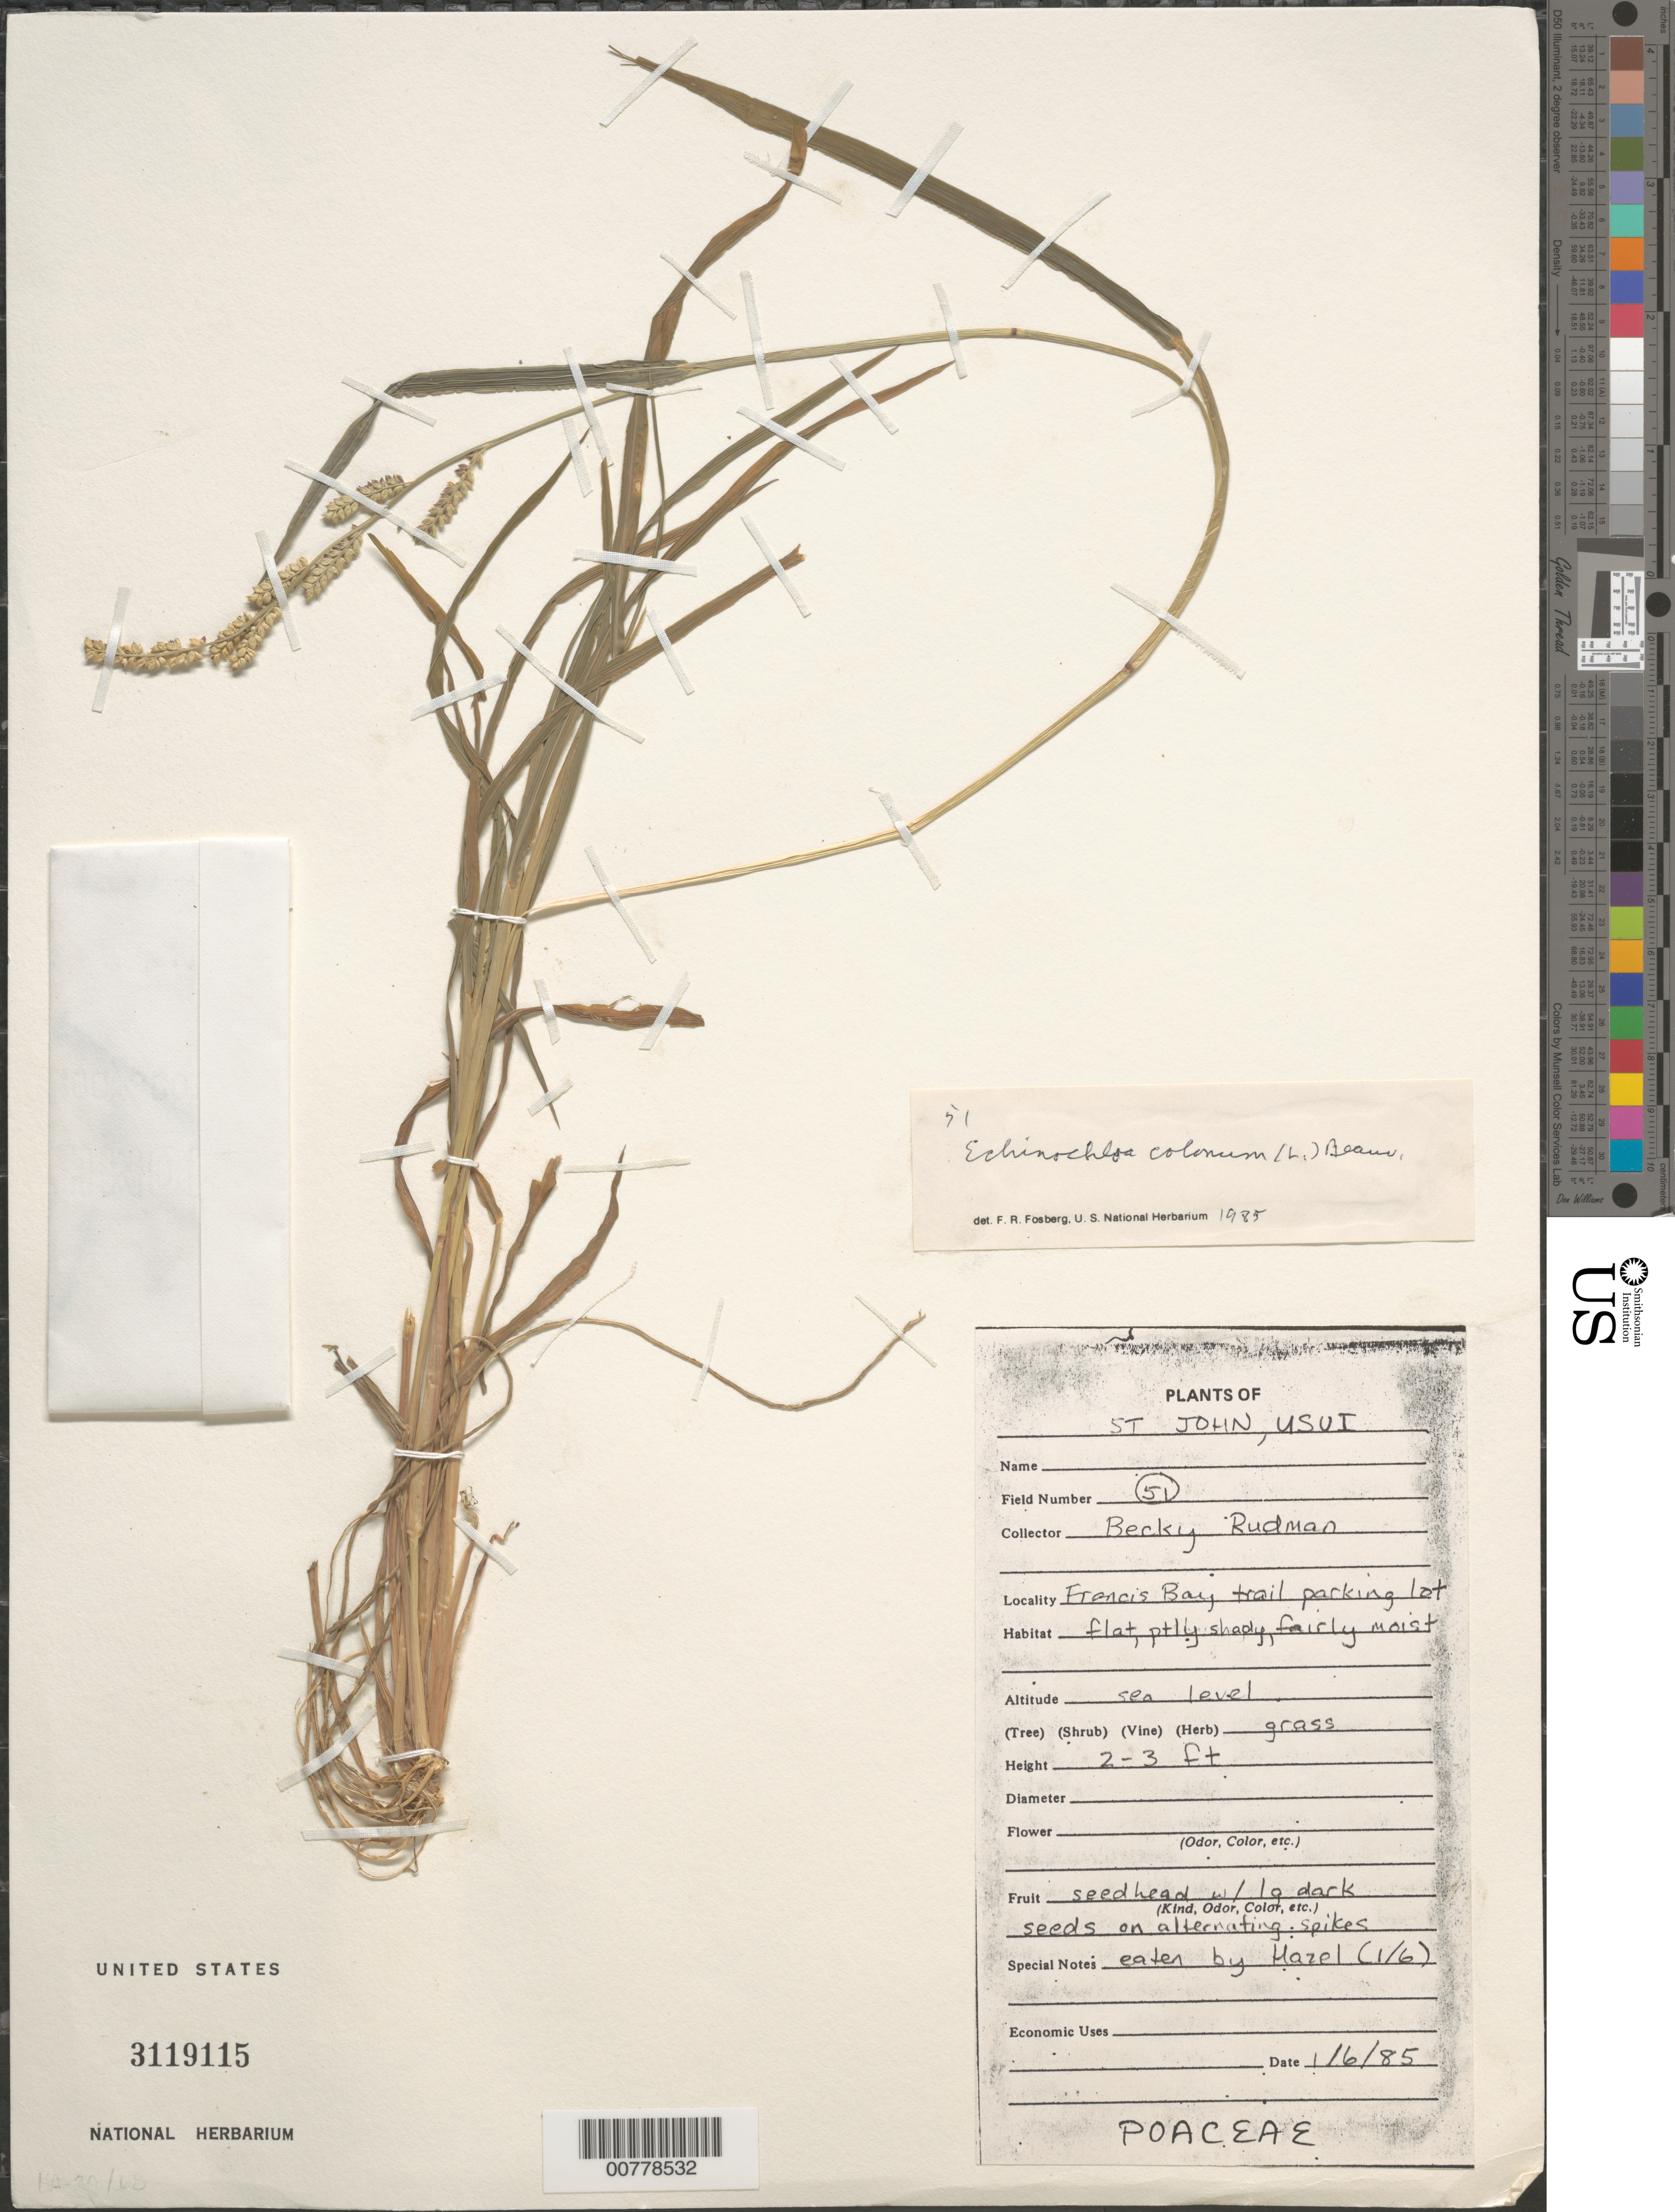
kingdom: Plantae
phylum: Tracheophyta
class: Liliopsida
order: Poales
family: Poaceae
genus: Echinochloa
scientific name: Echinochloa colona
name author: (L.) Link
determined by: Fosberg, F. R.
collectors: B. Rudman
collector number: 51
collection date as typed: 16 --- 1985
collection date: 1985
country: U.S. Virgin Islands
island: St. John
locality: Francis Bay trail parking lot.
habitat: Flat, partly shady, fairly moist.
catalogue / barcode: US 3119115